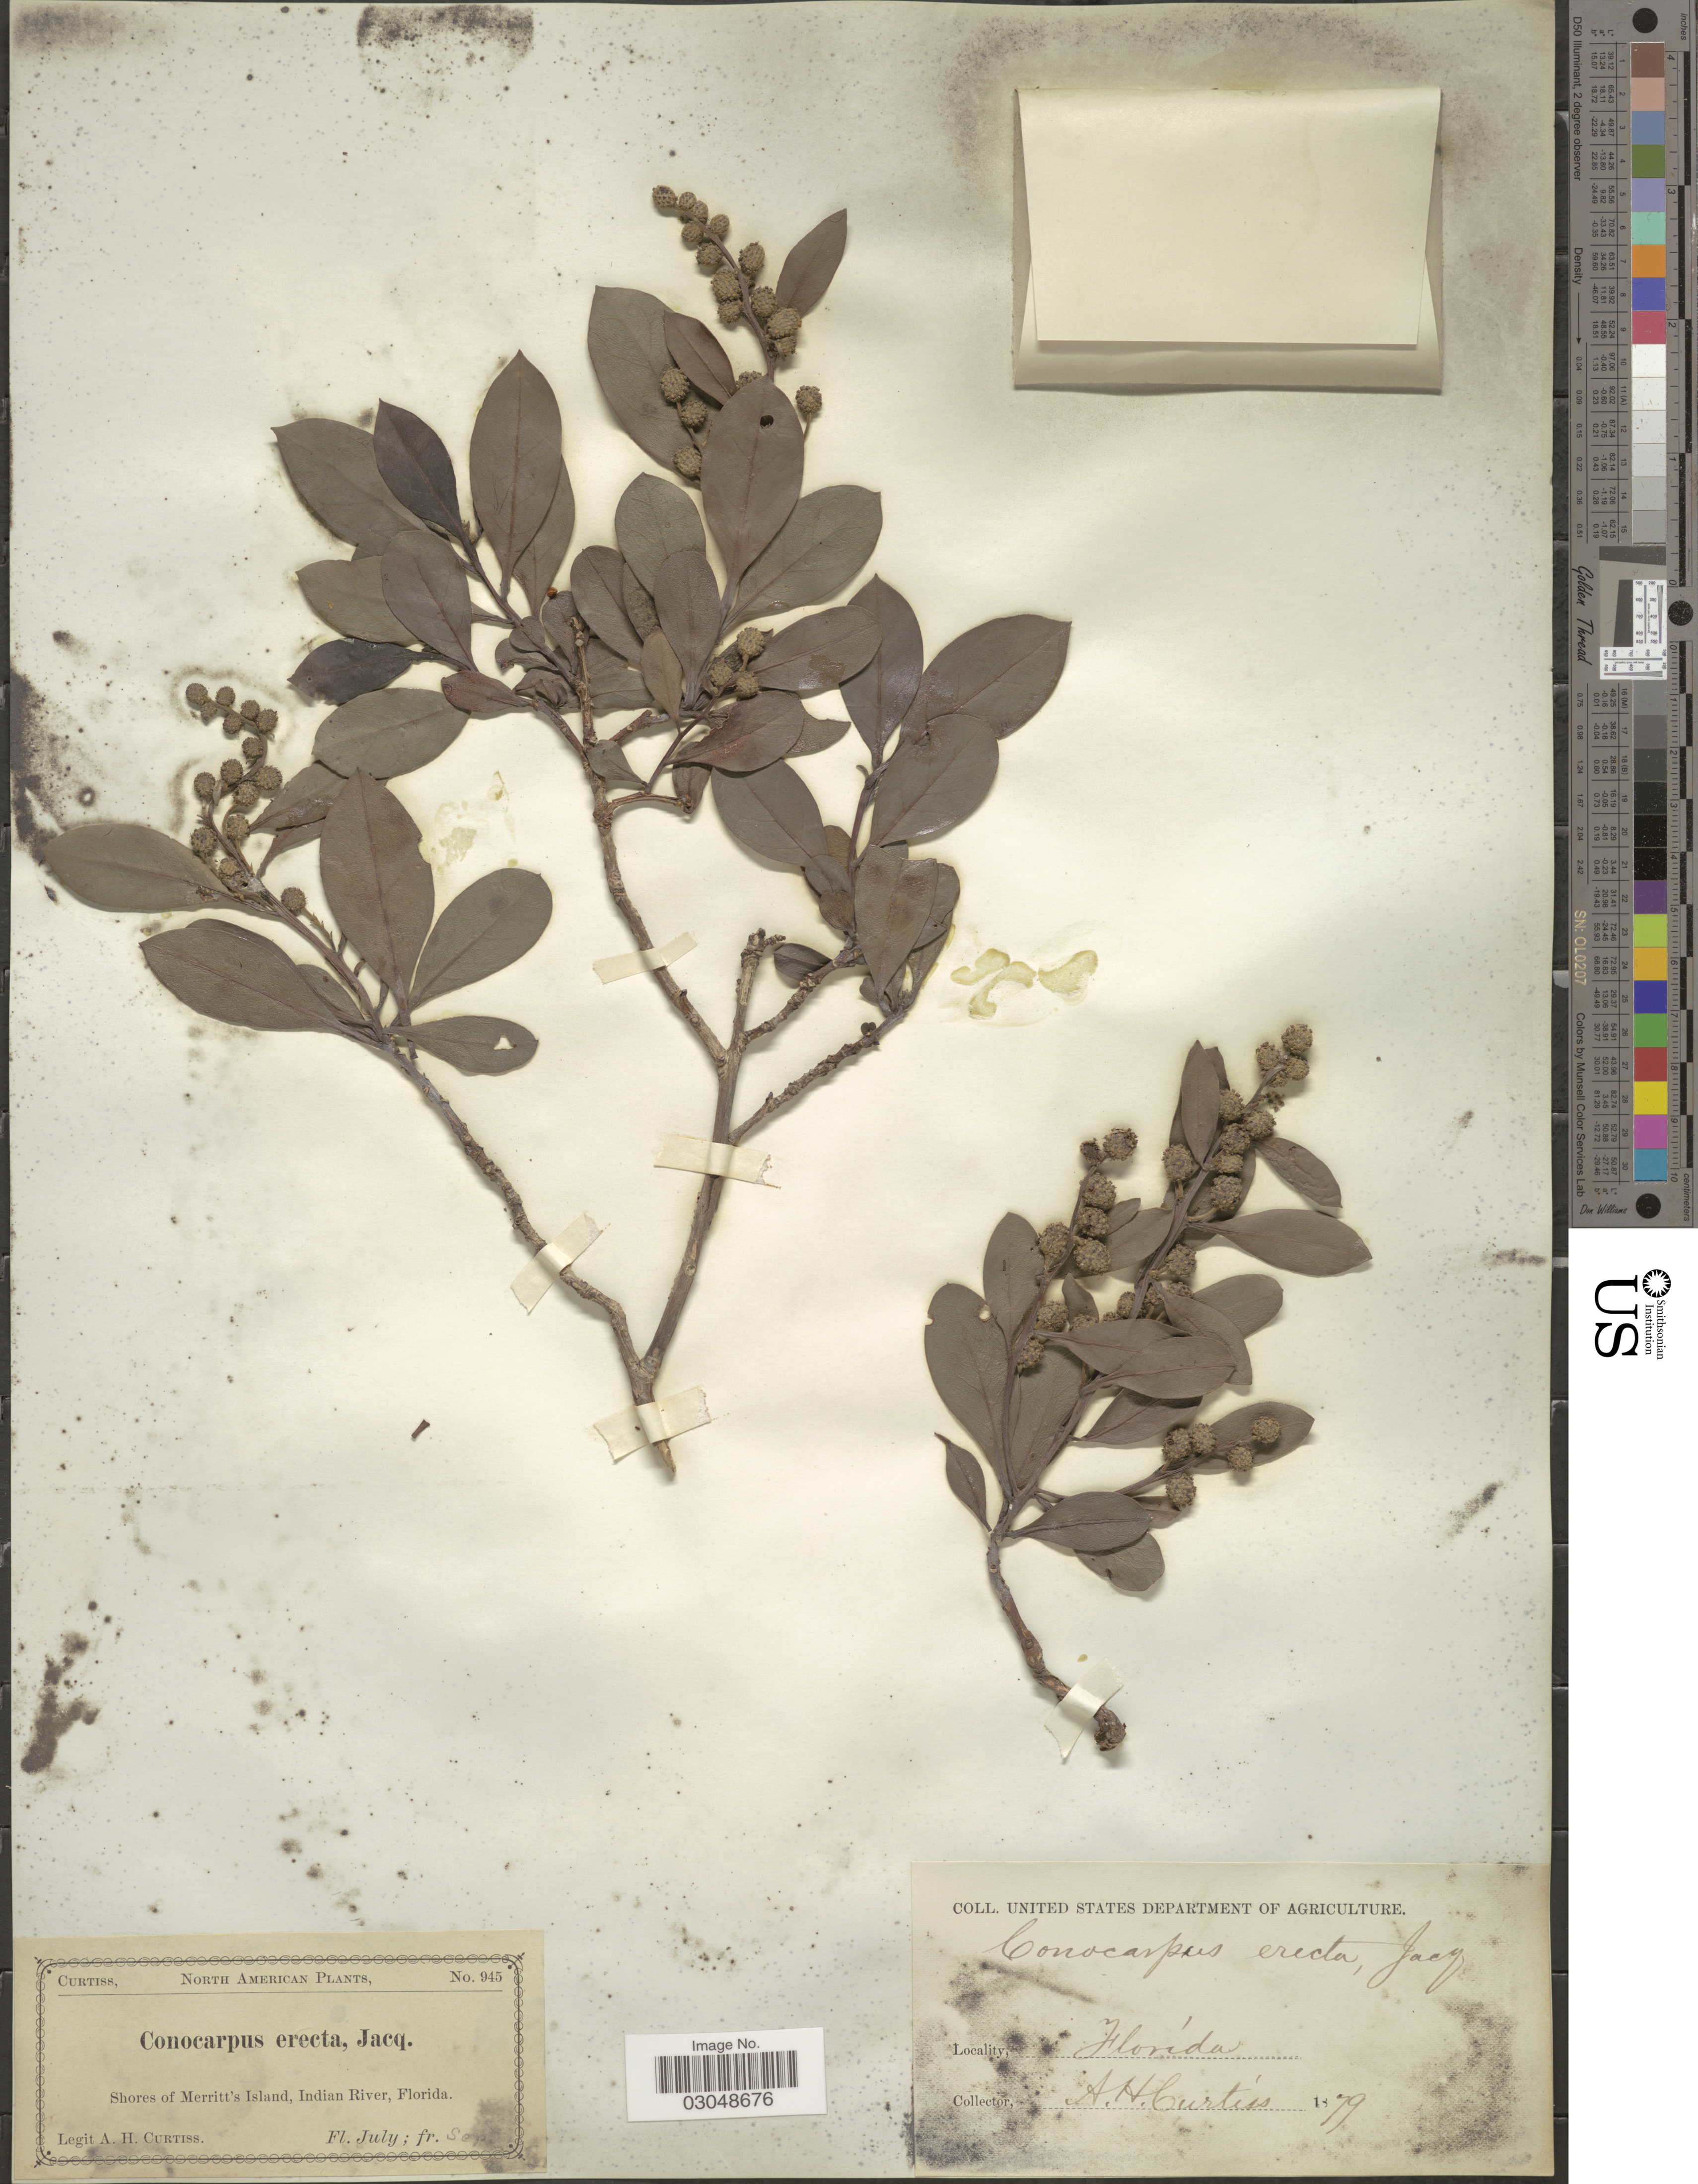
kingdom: Plantae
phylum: Tracheophyta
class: Magnoliopsida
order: Myrtales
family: Combretaceae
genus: Conocarpus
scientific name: Conocarpus erectus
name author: L.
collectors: A. H. Curtiss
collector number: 945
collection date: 1879-07/1879-09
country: United States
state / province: Florida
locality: Shore of Merritt's Island, Indian River.